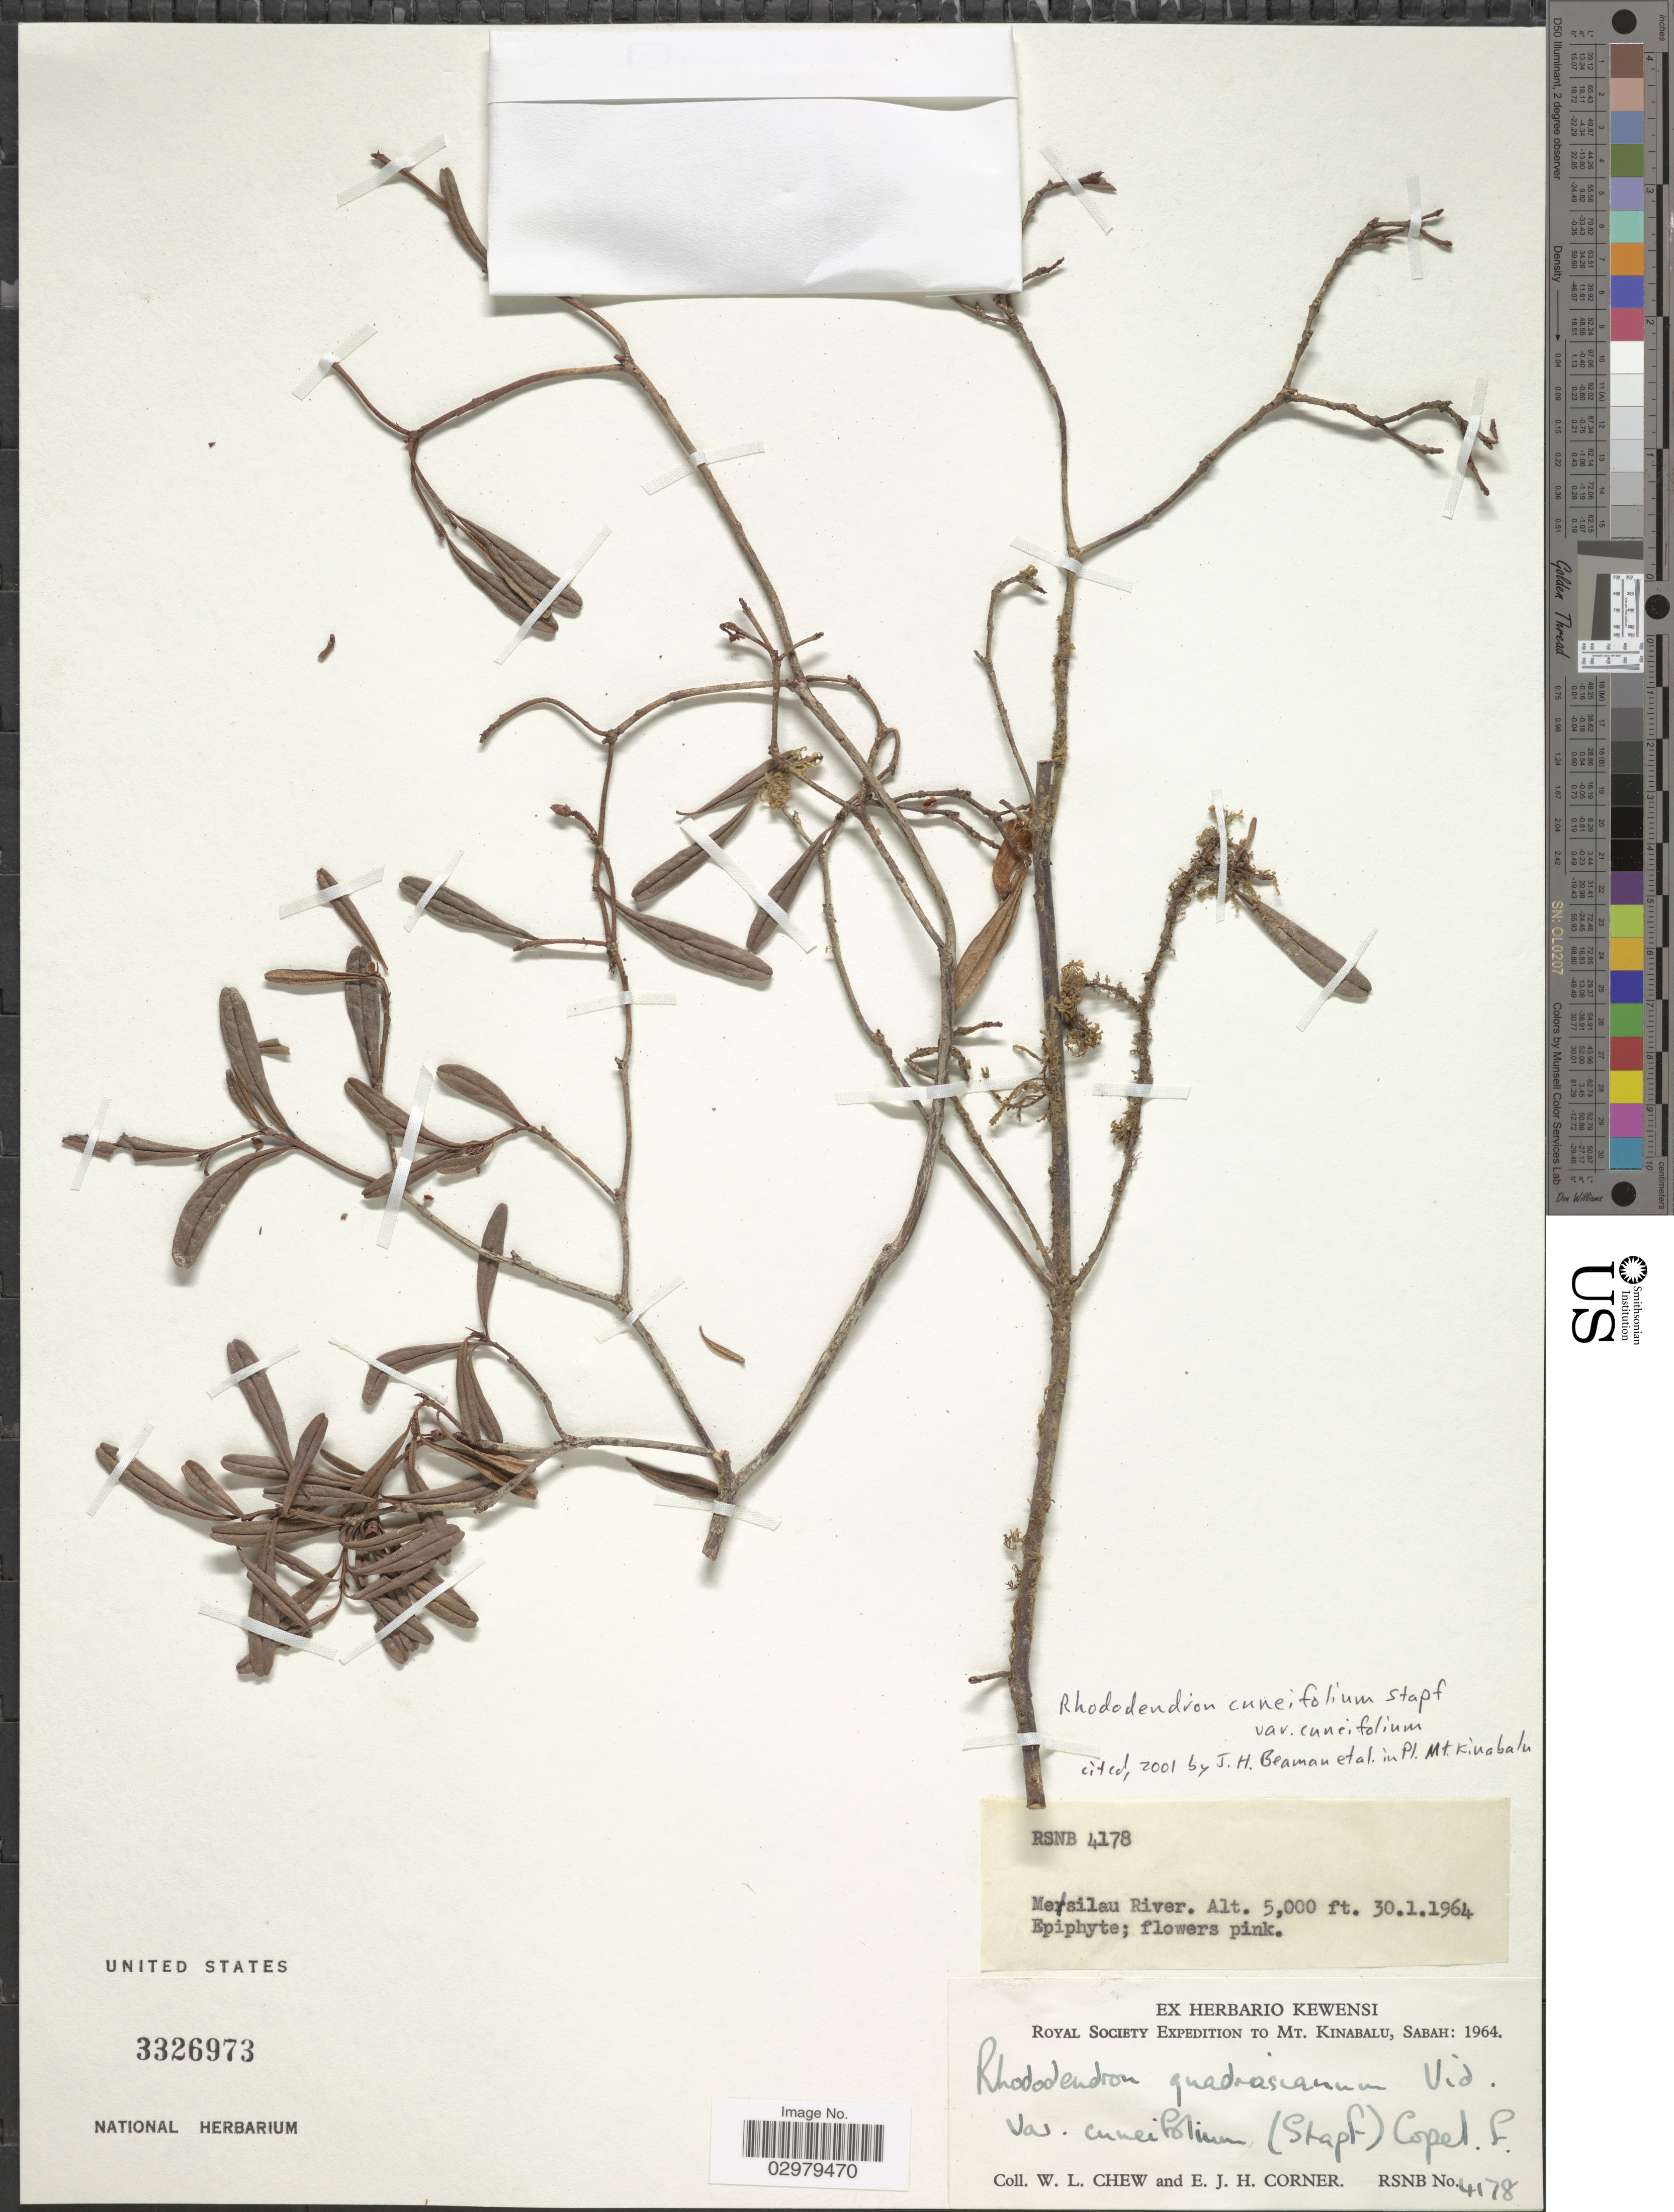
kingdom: Plantae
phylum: Tracheophyta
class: Magnoliopsida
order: Ericales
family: Ericaceae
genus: Rhododendron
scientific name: Rhododendron cuneifolium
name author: Stapf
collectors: W. Chew & E. Corner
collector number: RSNB 4178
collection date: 1964-01-30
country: Malaysia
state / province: Sabah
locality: Mesilau River. Mt. Kinabalu.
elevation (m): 1524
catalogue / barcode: US 3326973